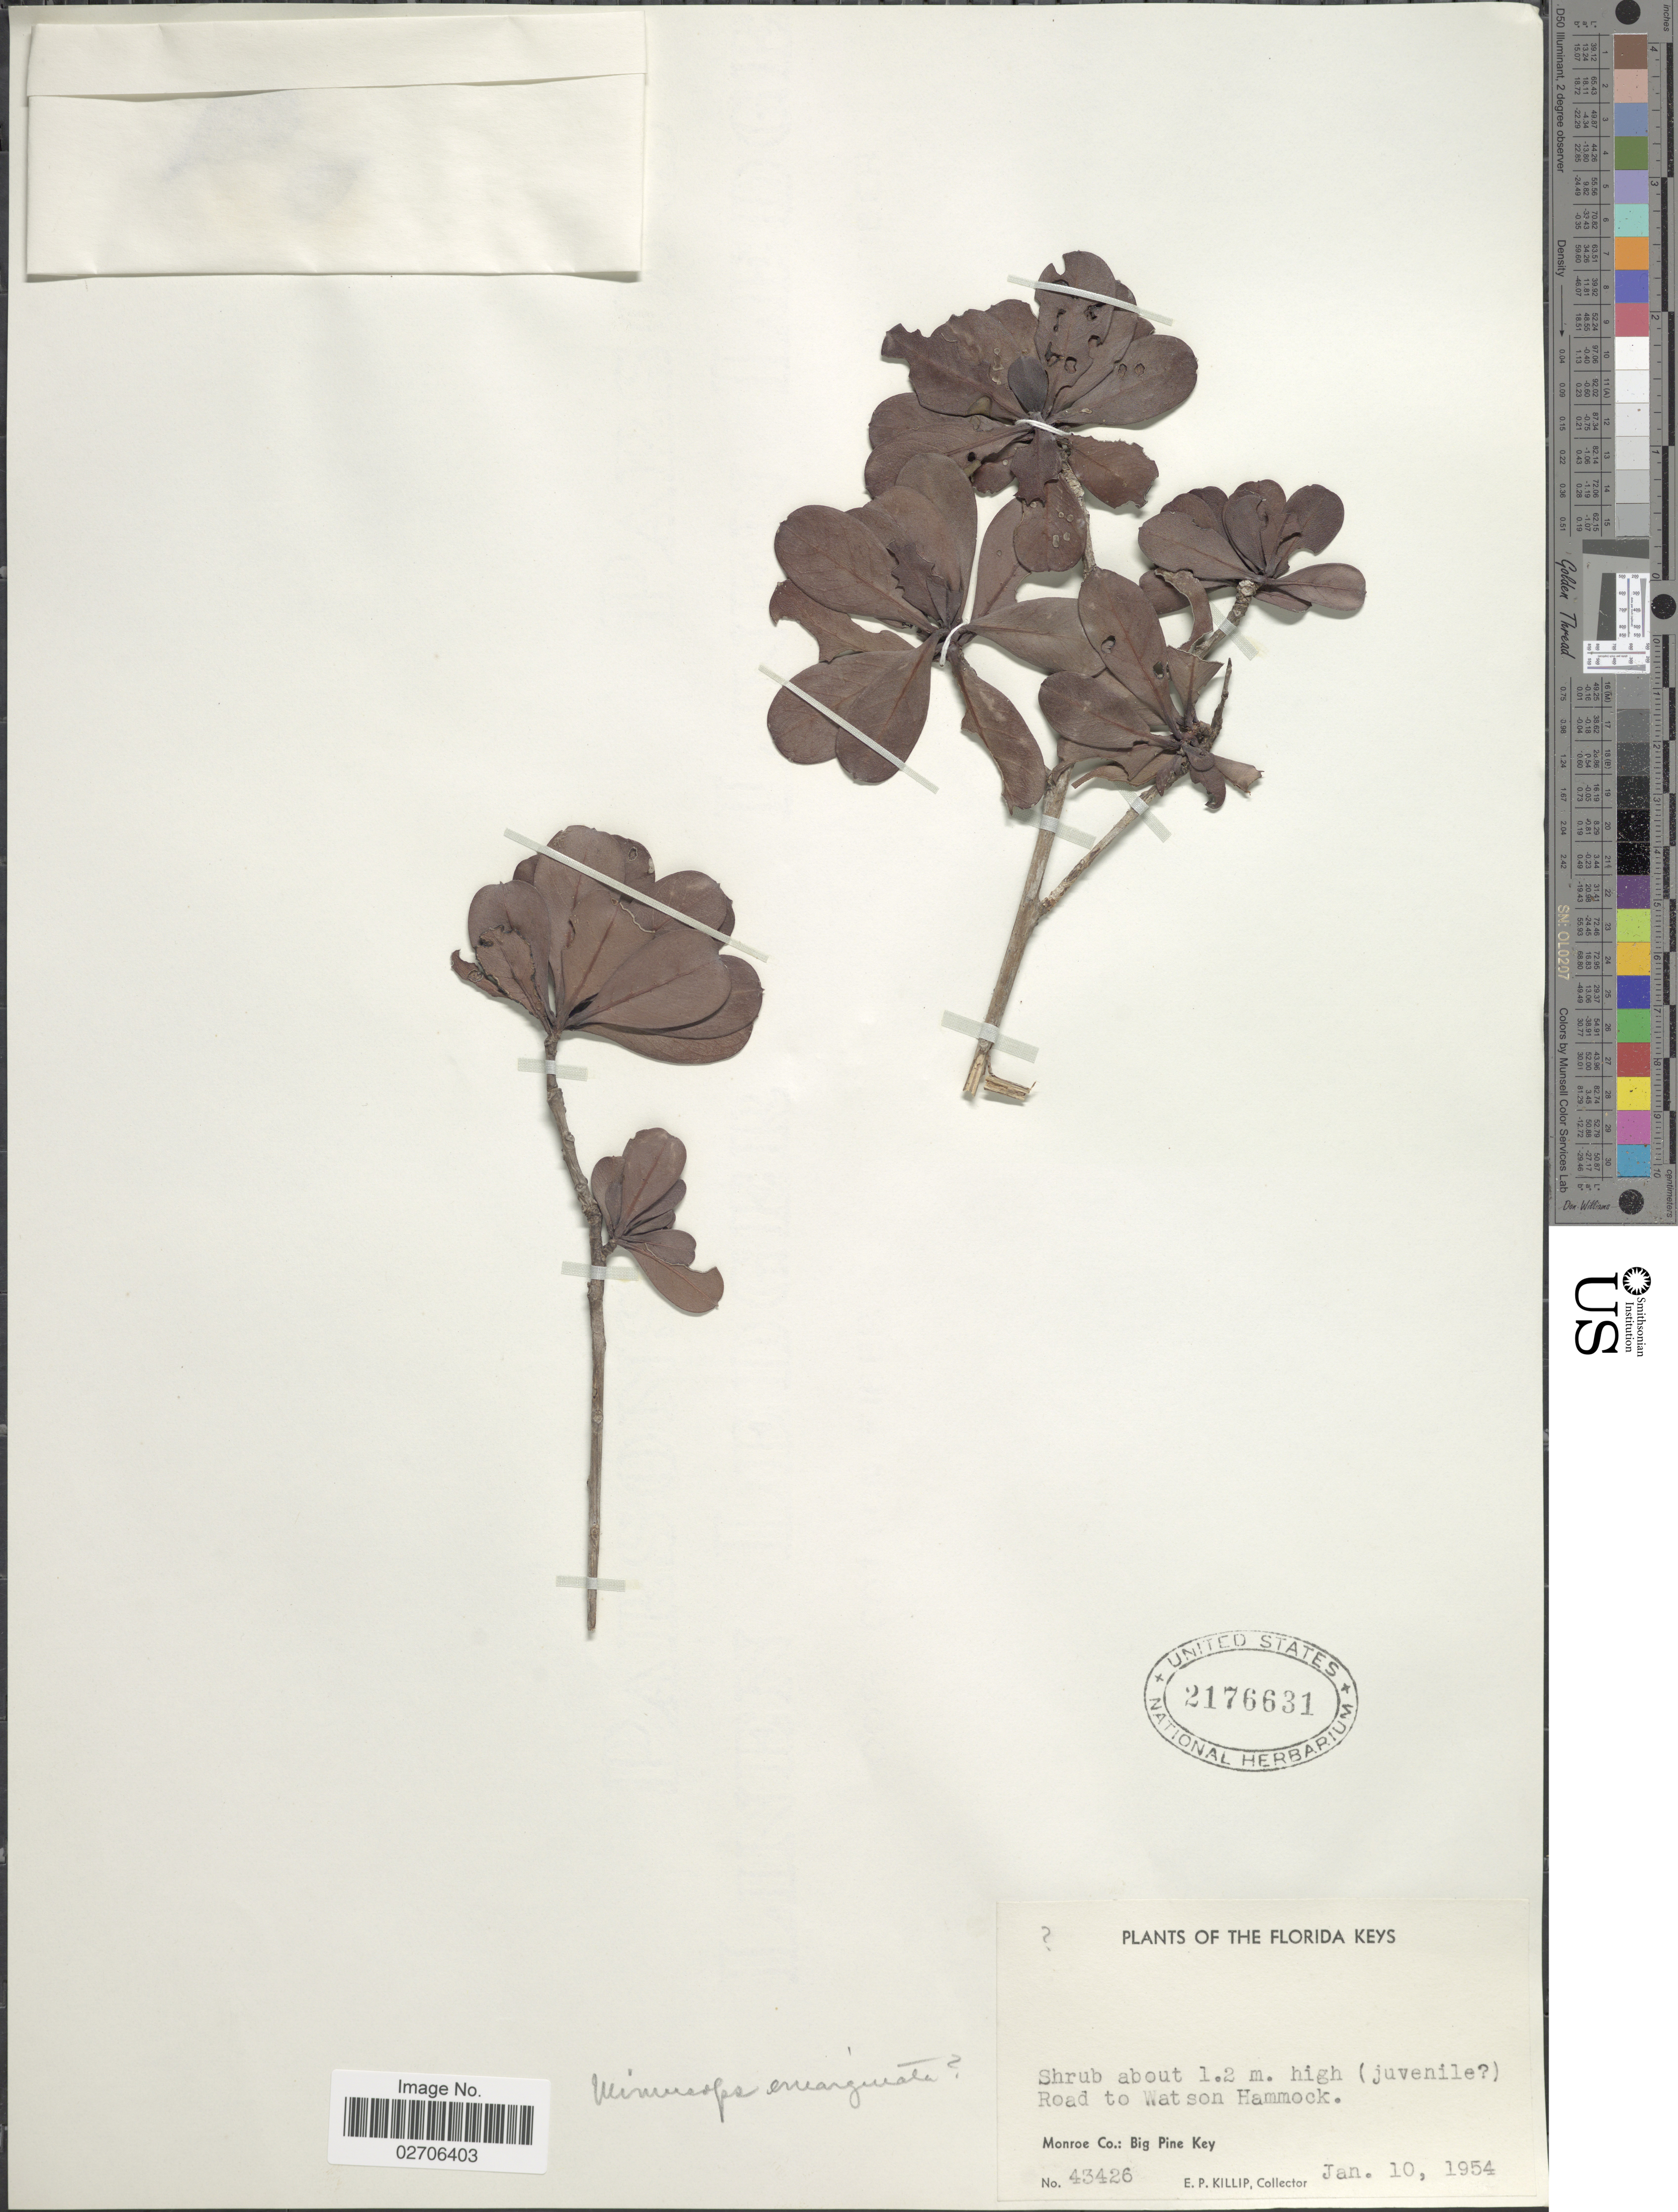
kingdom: Plantae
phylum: Tracheophyta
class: Magnoliopsida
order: Ericales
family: Sapotaceae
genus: Manilkara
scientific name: Manilkara emarginata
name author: (L.) Britton & P. Wilson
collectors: E. P. Killip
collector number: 43426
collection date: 1954-01-10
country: United States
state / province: Florida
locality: Road to Watson Hammock, Monroe Co.: Big Pine Key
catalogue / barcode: US 2176631